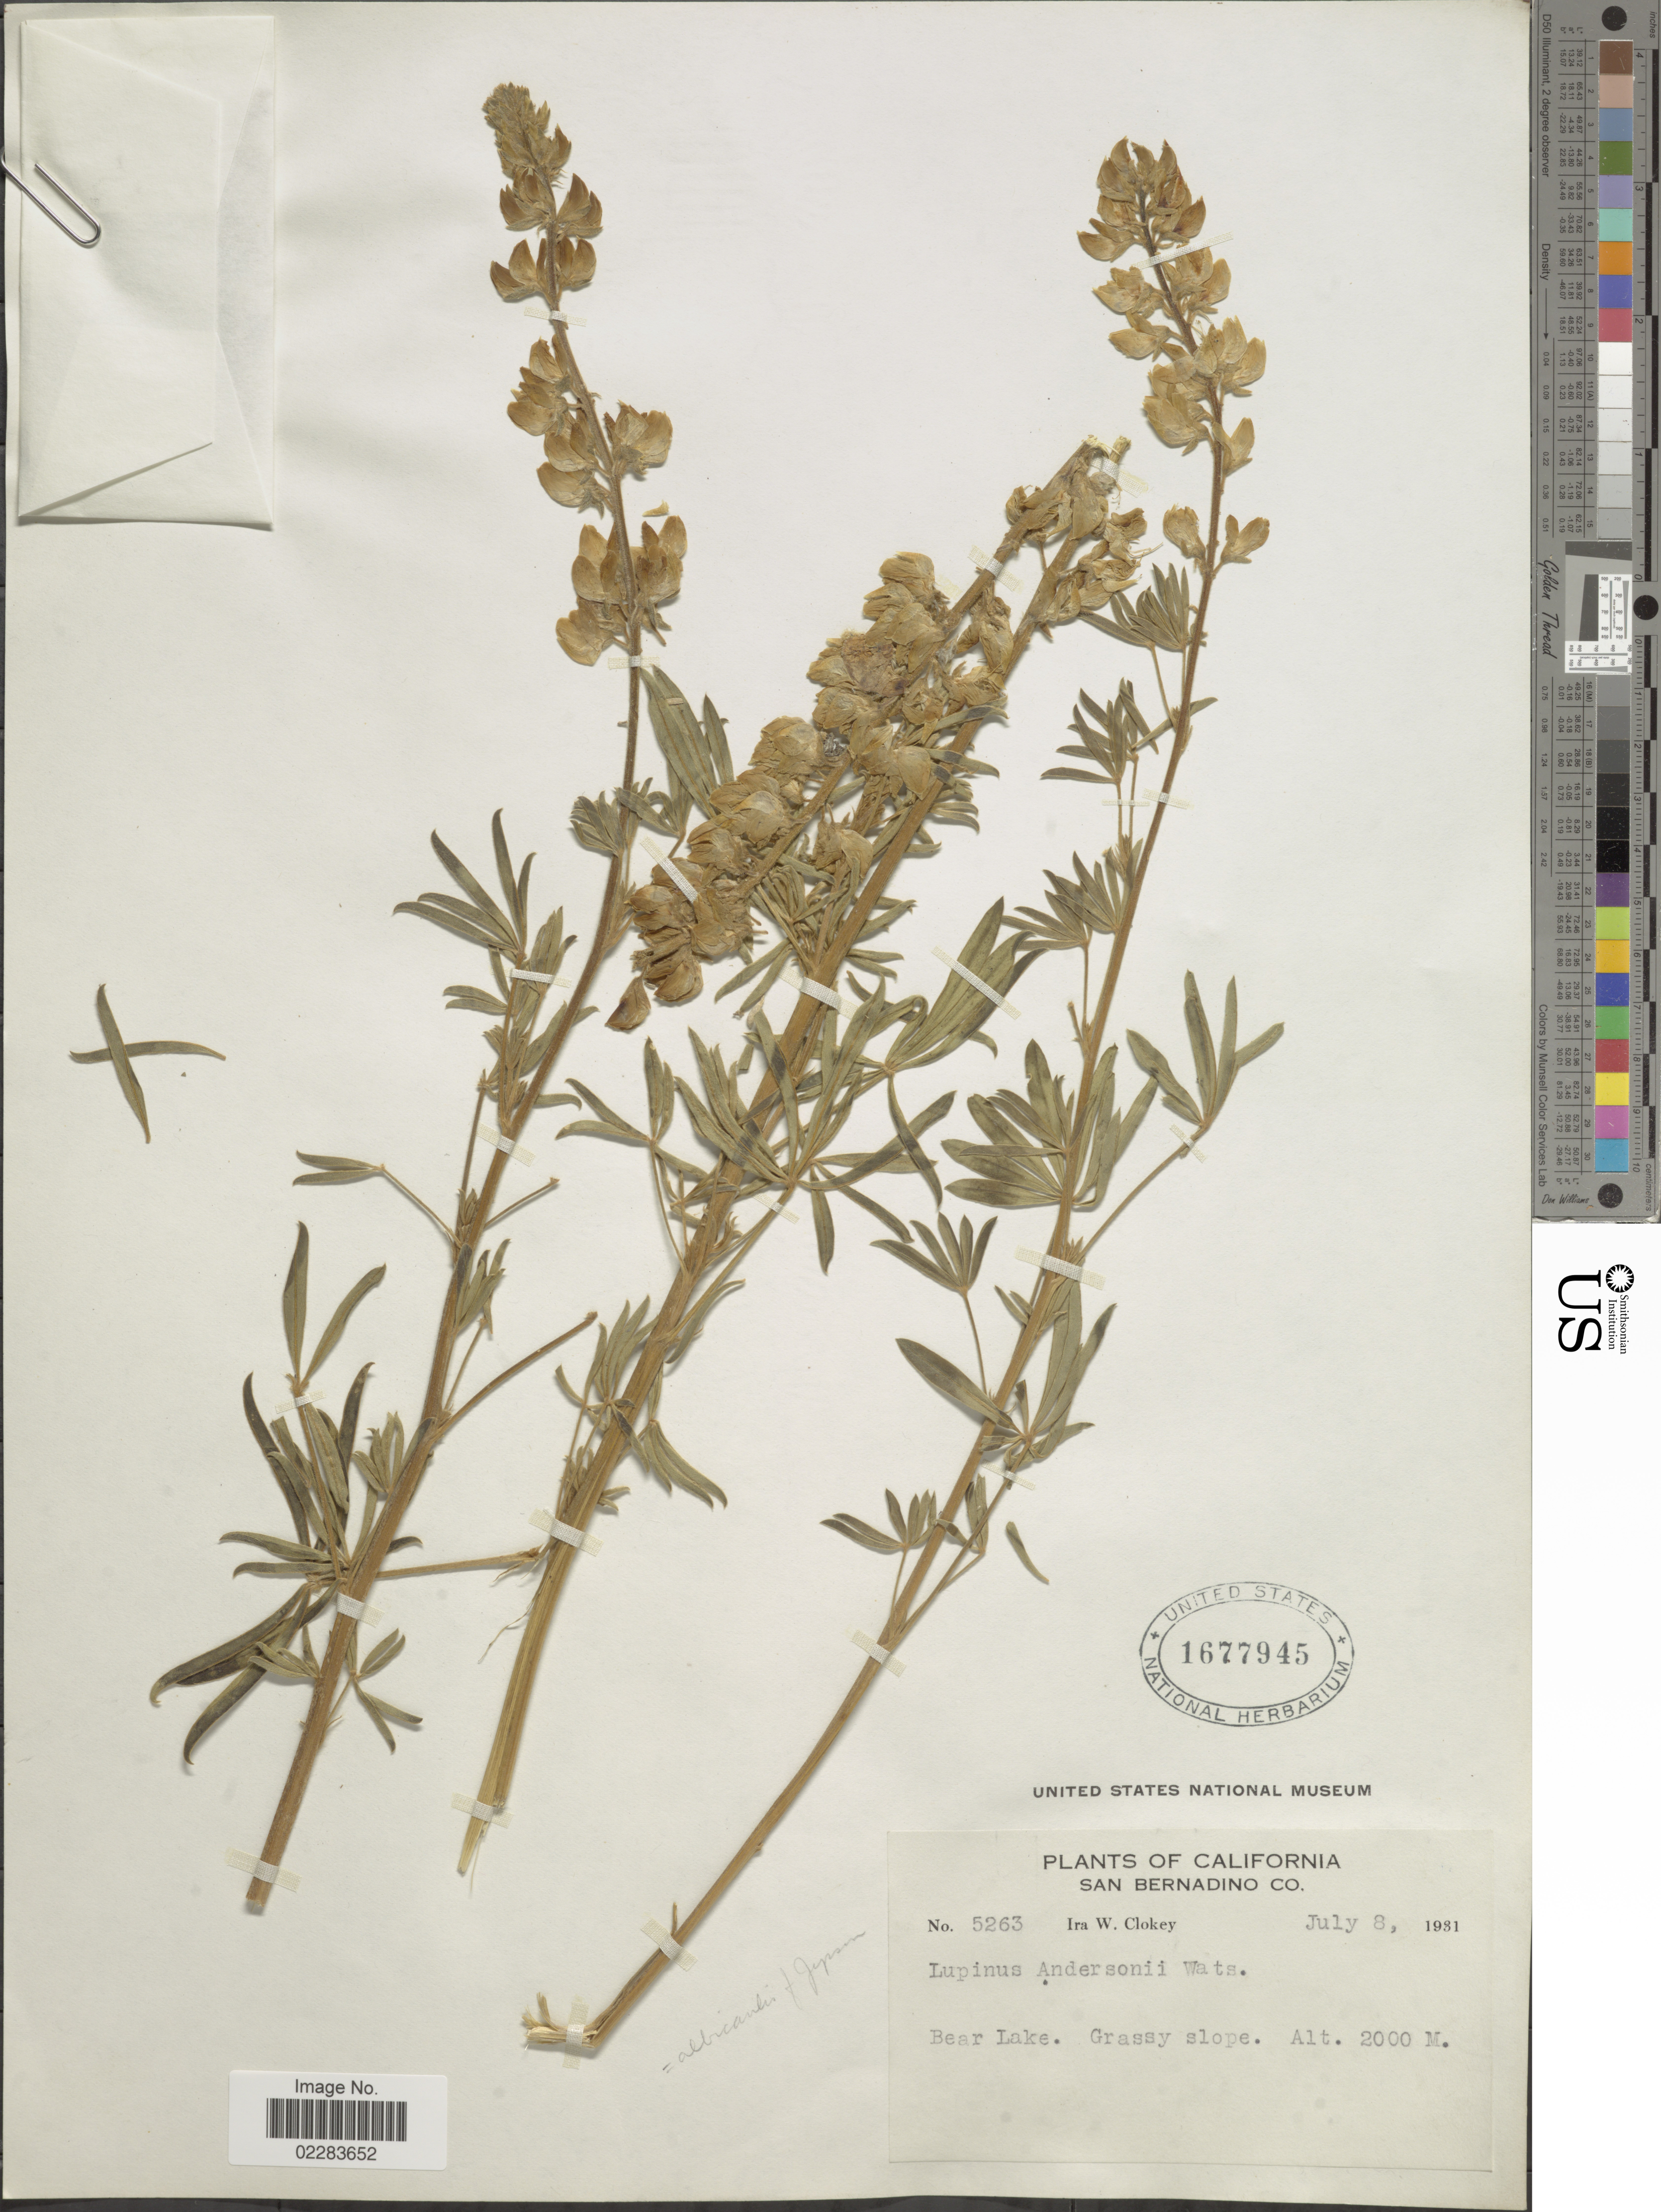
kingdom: Plantae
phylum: Tracheophyta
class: Magnoliopsida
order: Fabales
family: Fabaceae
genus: Lupinus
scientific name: Lupinus albicaulis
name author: Douglas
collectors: I. W. Clokey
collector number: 5263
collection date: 1931-07-08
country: United States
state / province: California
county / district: San Bernardino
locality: San Bernadino Co. Bear Lake. Grassy slope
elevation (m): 2000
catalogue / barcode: US 1677945